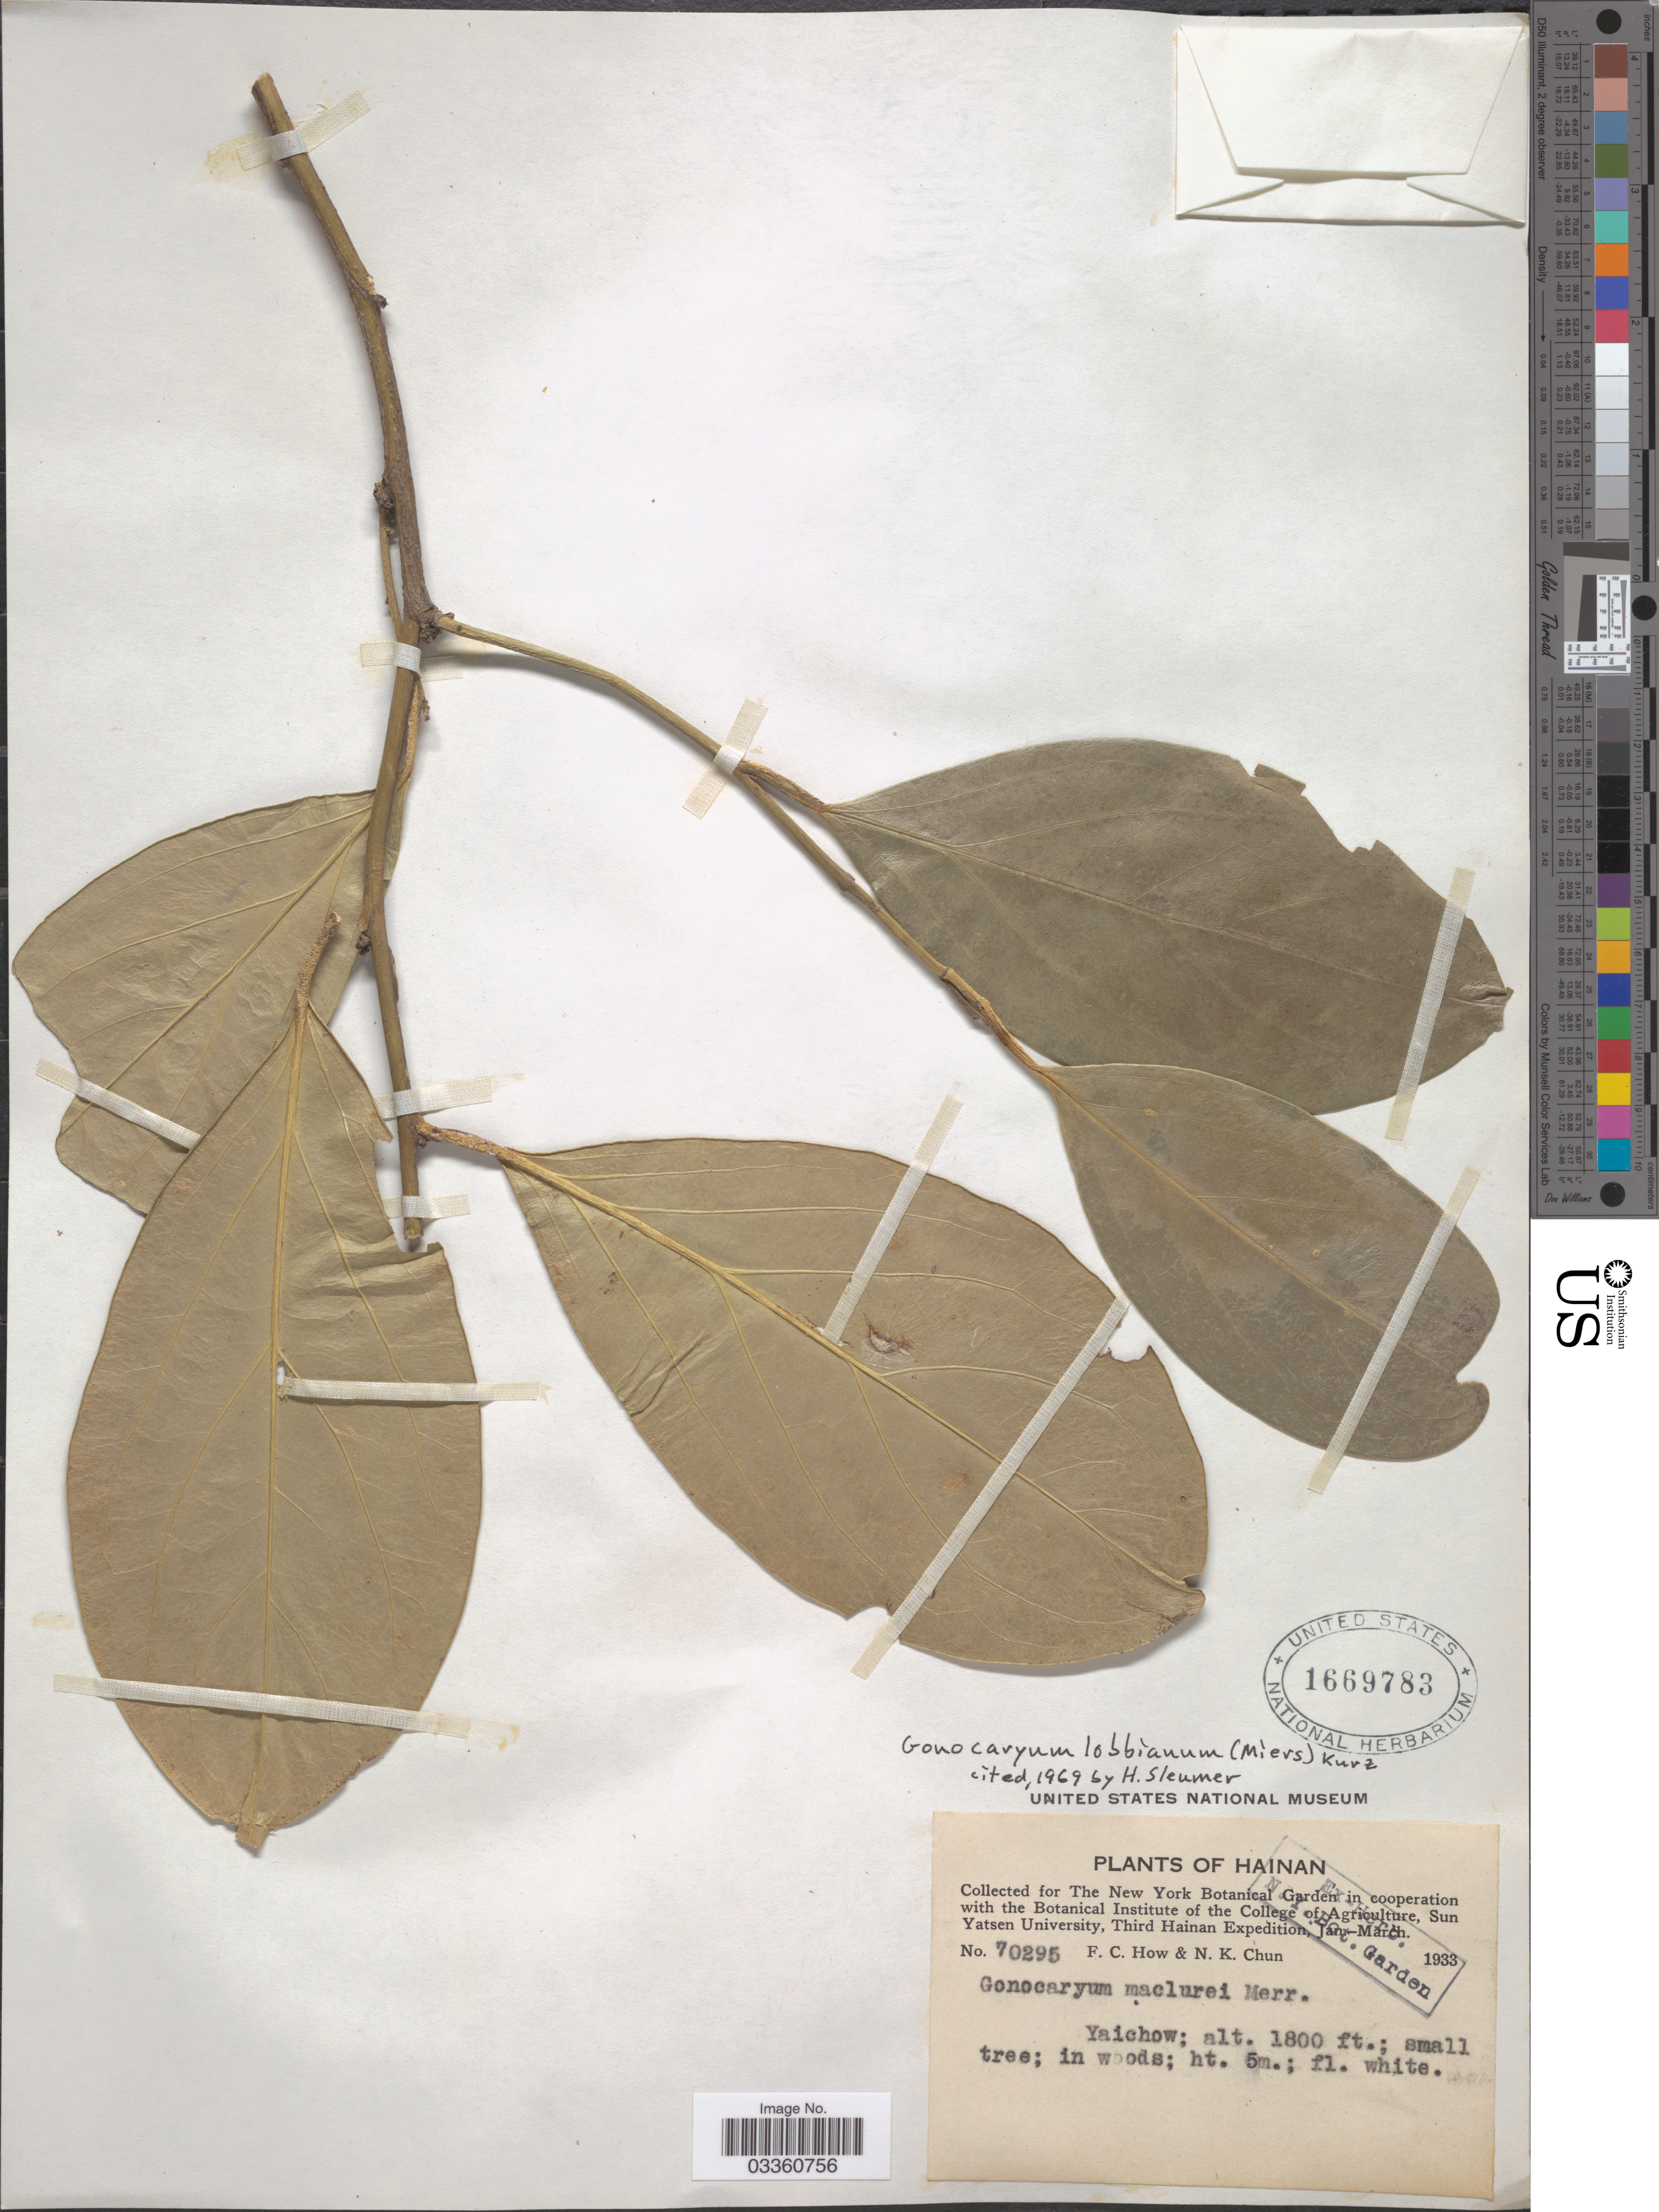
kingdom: Plantae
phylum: Tracheophyta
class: Magnoliopsida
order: Cardiopteridales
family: Cardiopteridaceae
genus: Gonocaryum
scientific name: Gonocaryum lobbianum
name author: (Kurz) Miers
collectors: F. C. How & N. K. Chun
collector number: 70295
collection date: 1933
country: China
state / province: Hainan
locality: Yaichow.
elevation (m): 549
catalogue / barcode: US 1669783